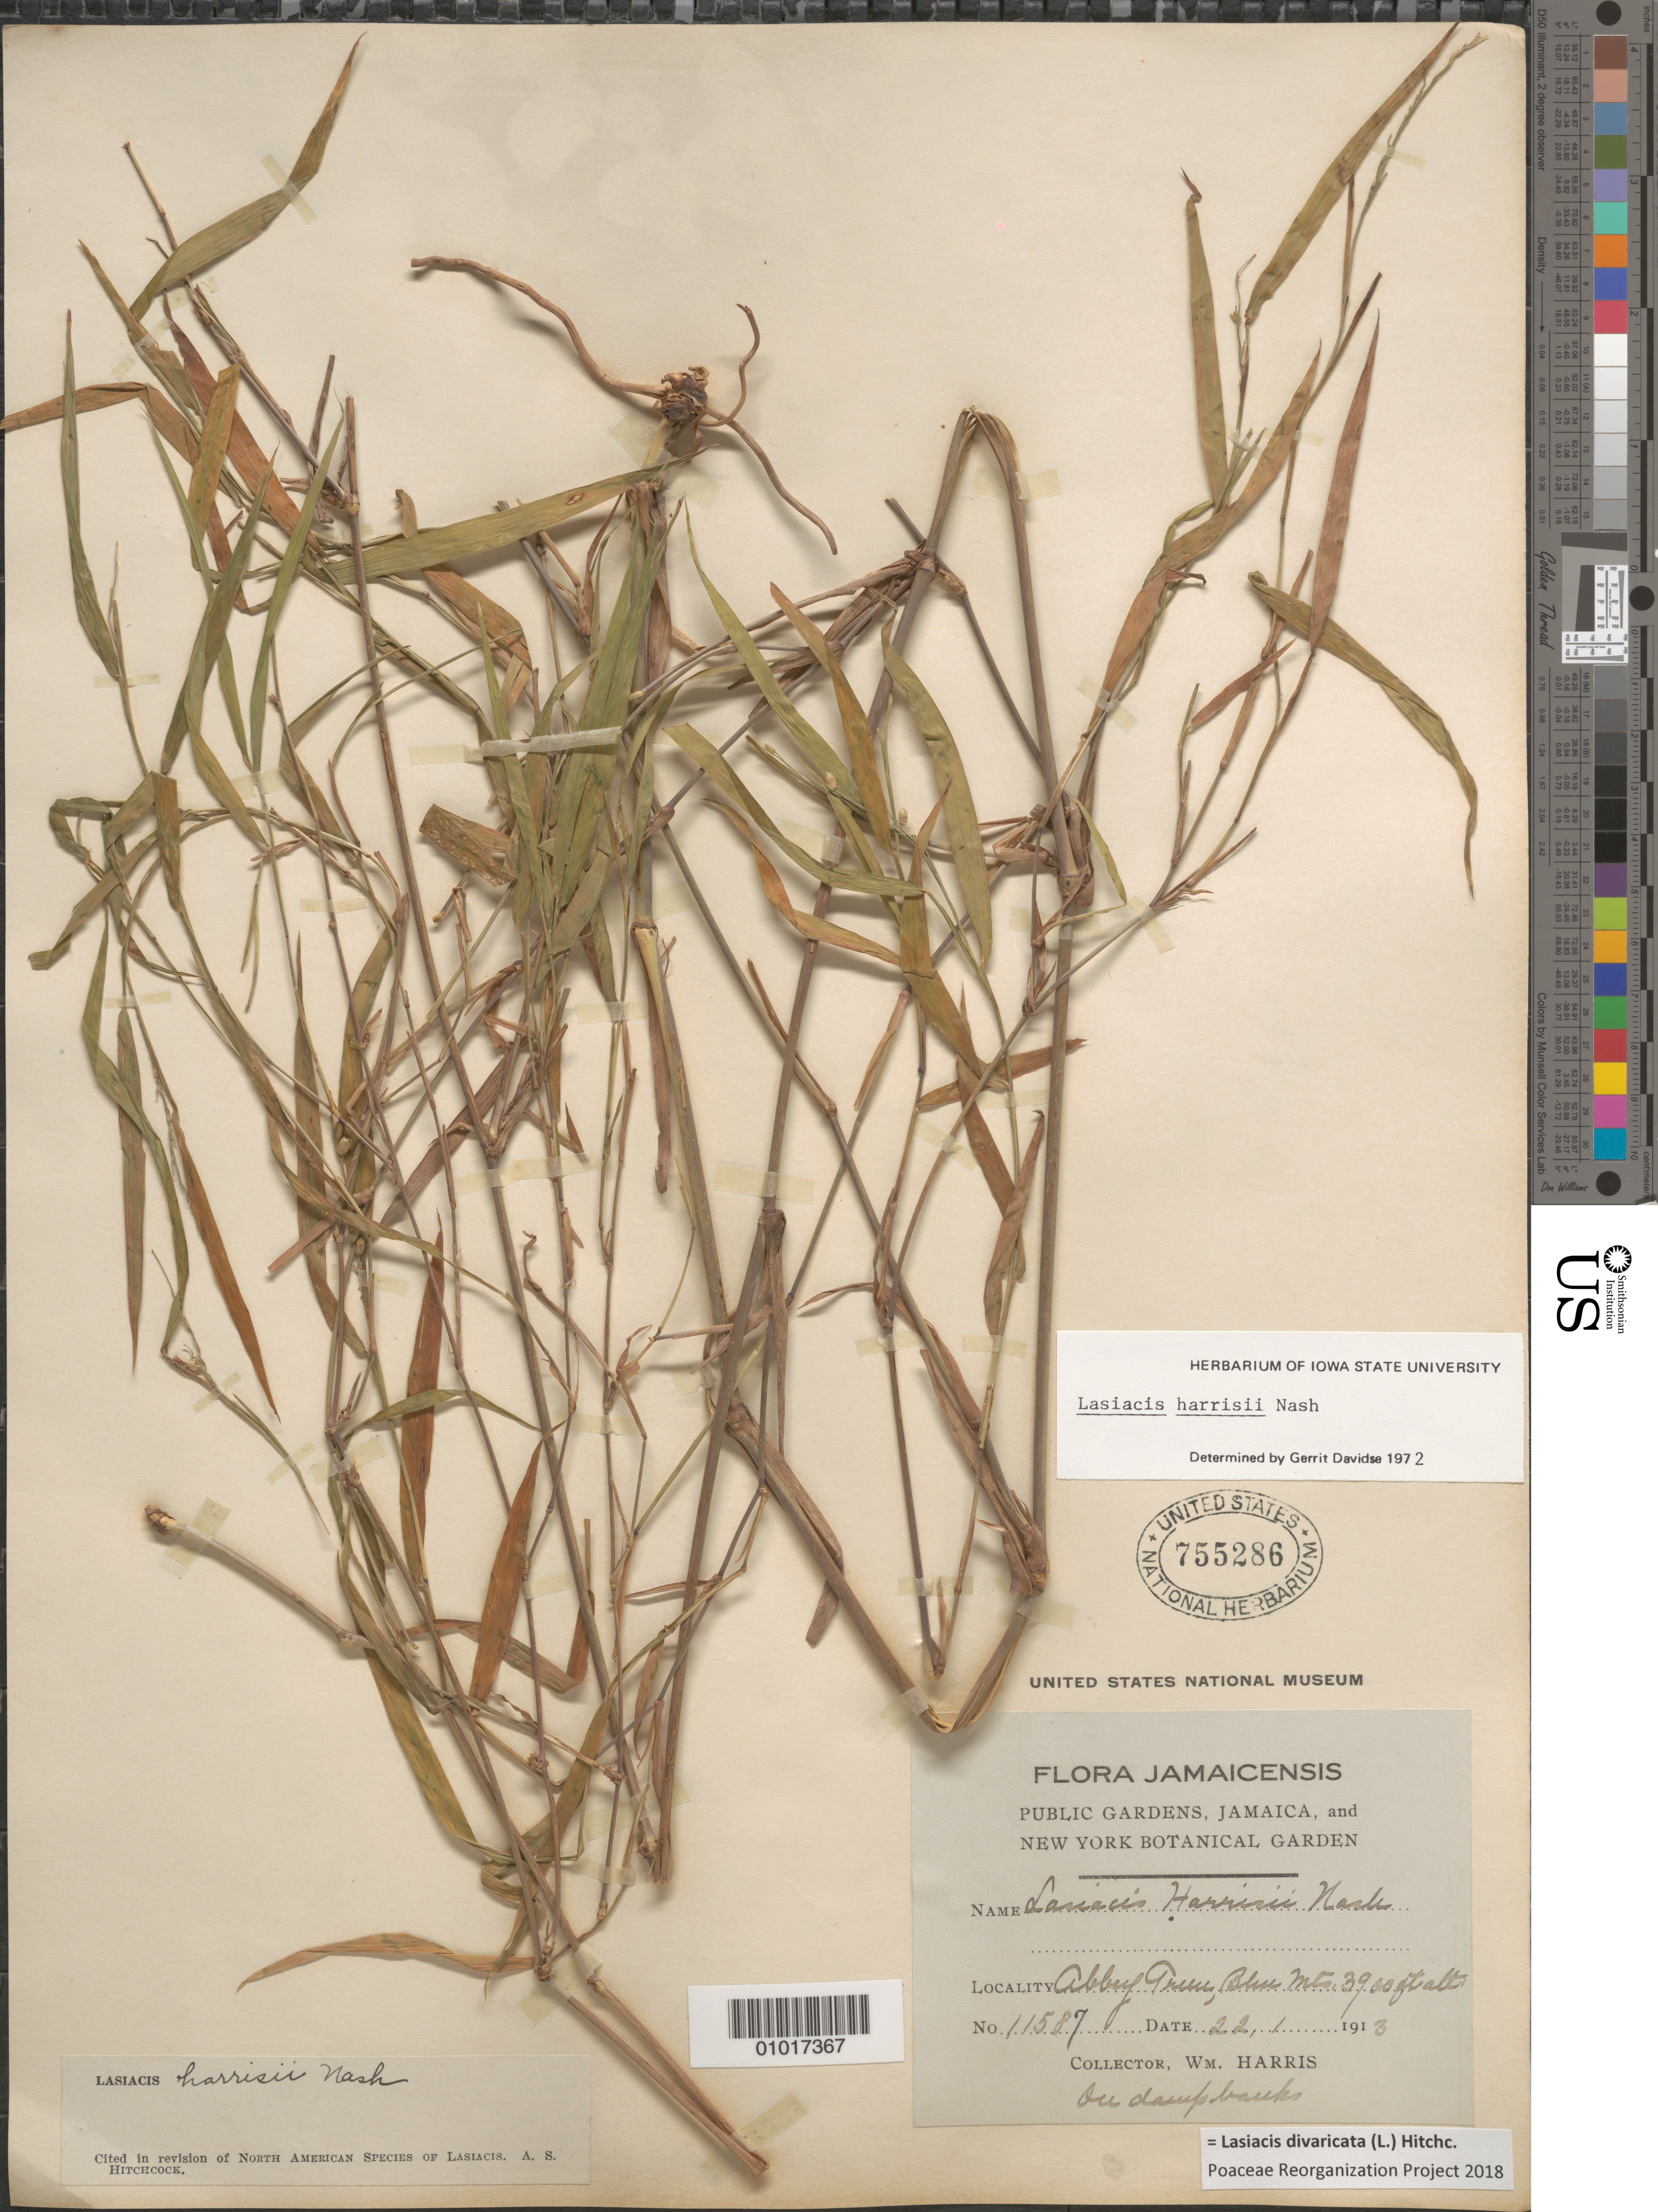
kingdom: Plantae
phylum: Tracheophyta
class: Liliopsida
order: Poales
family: Poaceae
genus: Lasiacis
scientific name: Lasiacis harrisii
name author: Nash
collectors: W. H. Harris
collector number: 11587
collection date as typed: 22 Jan 1913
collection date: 1913-01-22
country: Jamaica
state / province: Saint Andrew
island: Jamaica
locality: Abbey Green, Blue Mountains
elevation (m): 1189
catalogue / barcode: US 755286